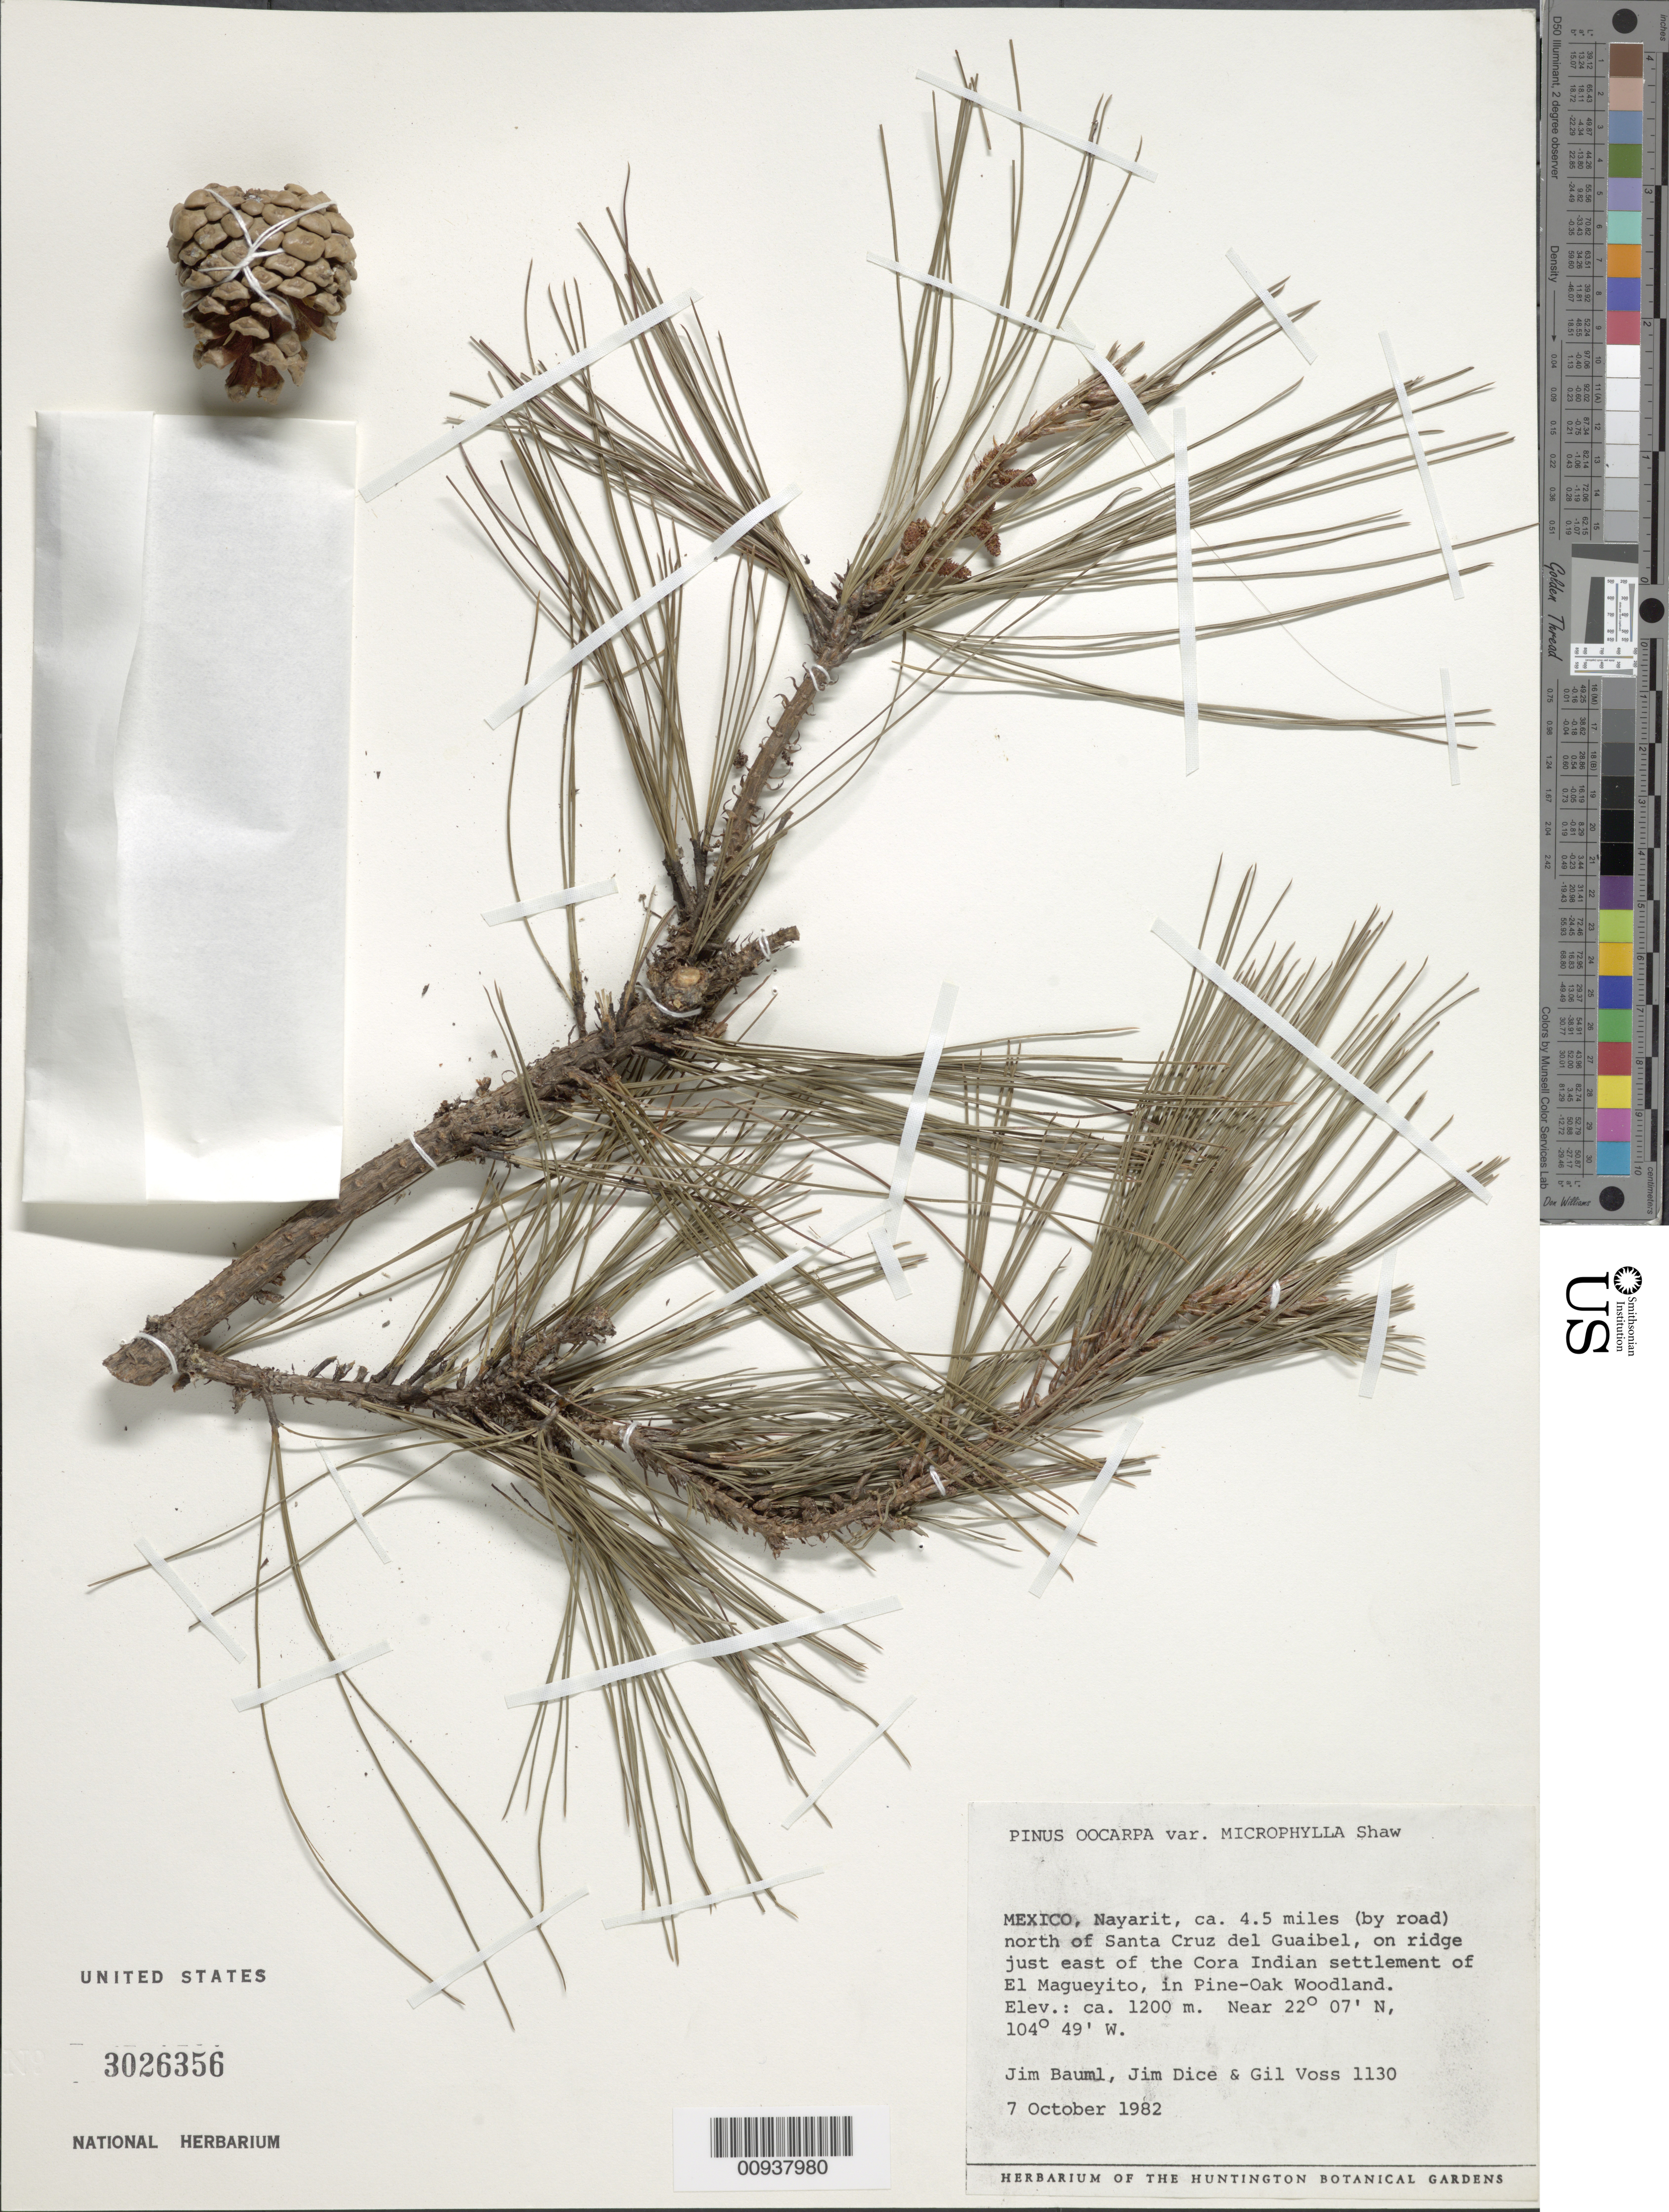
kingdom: Plantae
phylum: Tracheophyta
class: Pinopsida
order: Pinales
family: Pinaceae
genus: Pinus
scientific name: Pinus oocarpa var. microphylla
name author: Shaw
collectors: J. Bauml, J. Dice & G. Voss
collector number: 1130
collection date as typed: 07 Oct 1982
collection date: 1982-10-07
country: Mexico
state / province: Nayarit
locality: Ca. 4.5 miles (by road) north of Santa Cruz de Guaibel, on ridge just east of the Cora Indian settlement of El Magueyito.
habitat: In Pine-Oak woodland.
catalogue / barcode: US 3026356